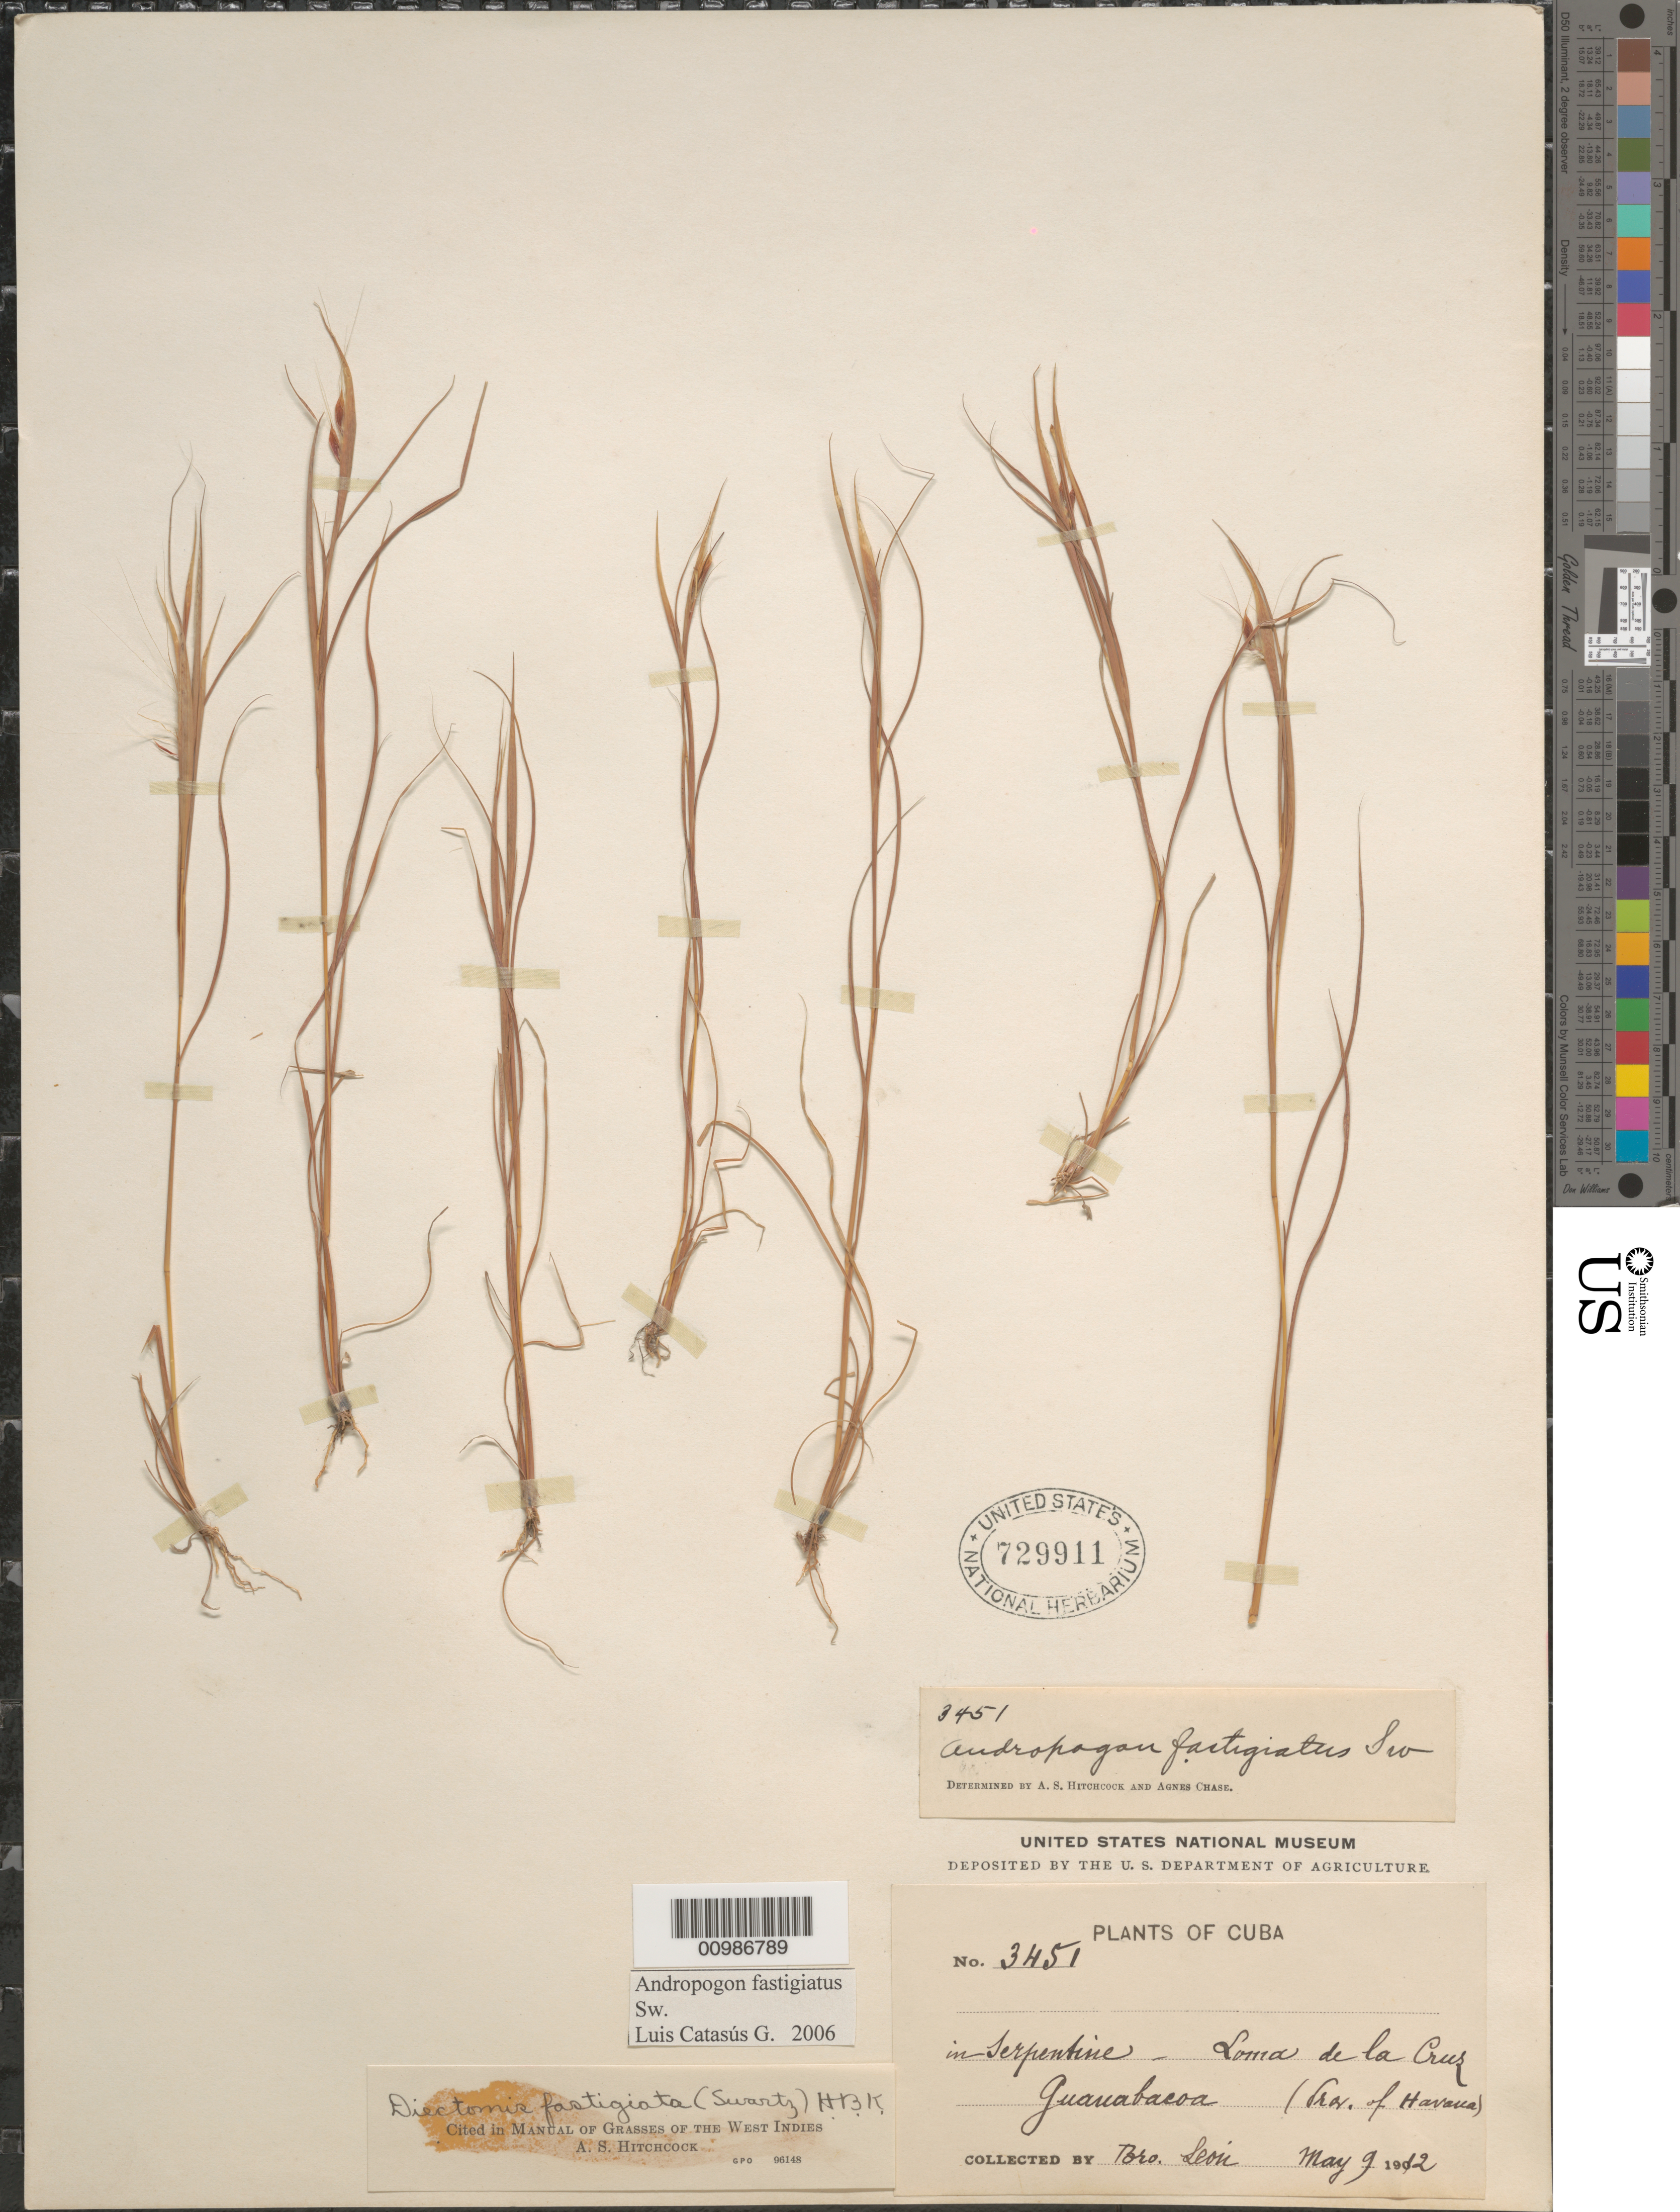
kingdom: Plantae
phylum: Tracheophyta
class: Liliopsida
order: Poales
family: Poaceae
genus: Andropogon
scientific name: Andropogon fastigiatus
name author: Sw.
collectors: Bro. León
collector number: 3451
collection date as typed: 09 May 1912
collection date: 1912-05-09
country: Cuba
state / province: La Habana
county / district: Municipio Guanabacoa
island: Cuba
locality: Guanabacoa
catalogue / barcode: US 729911